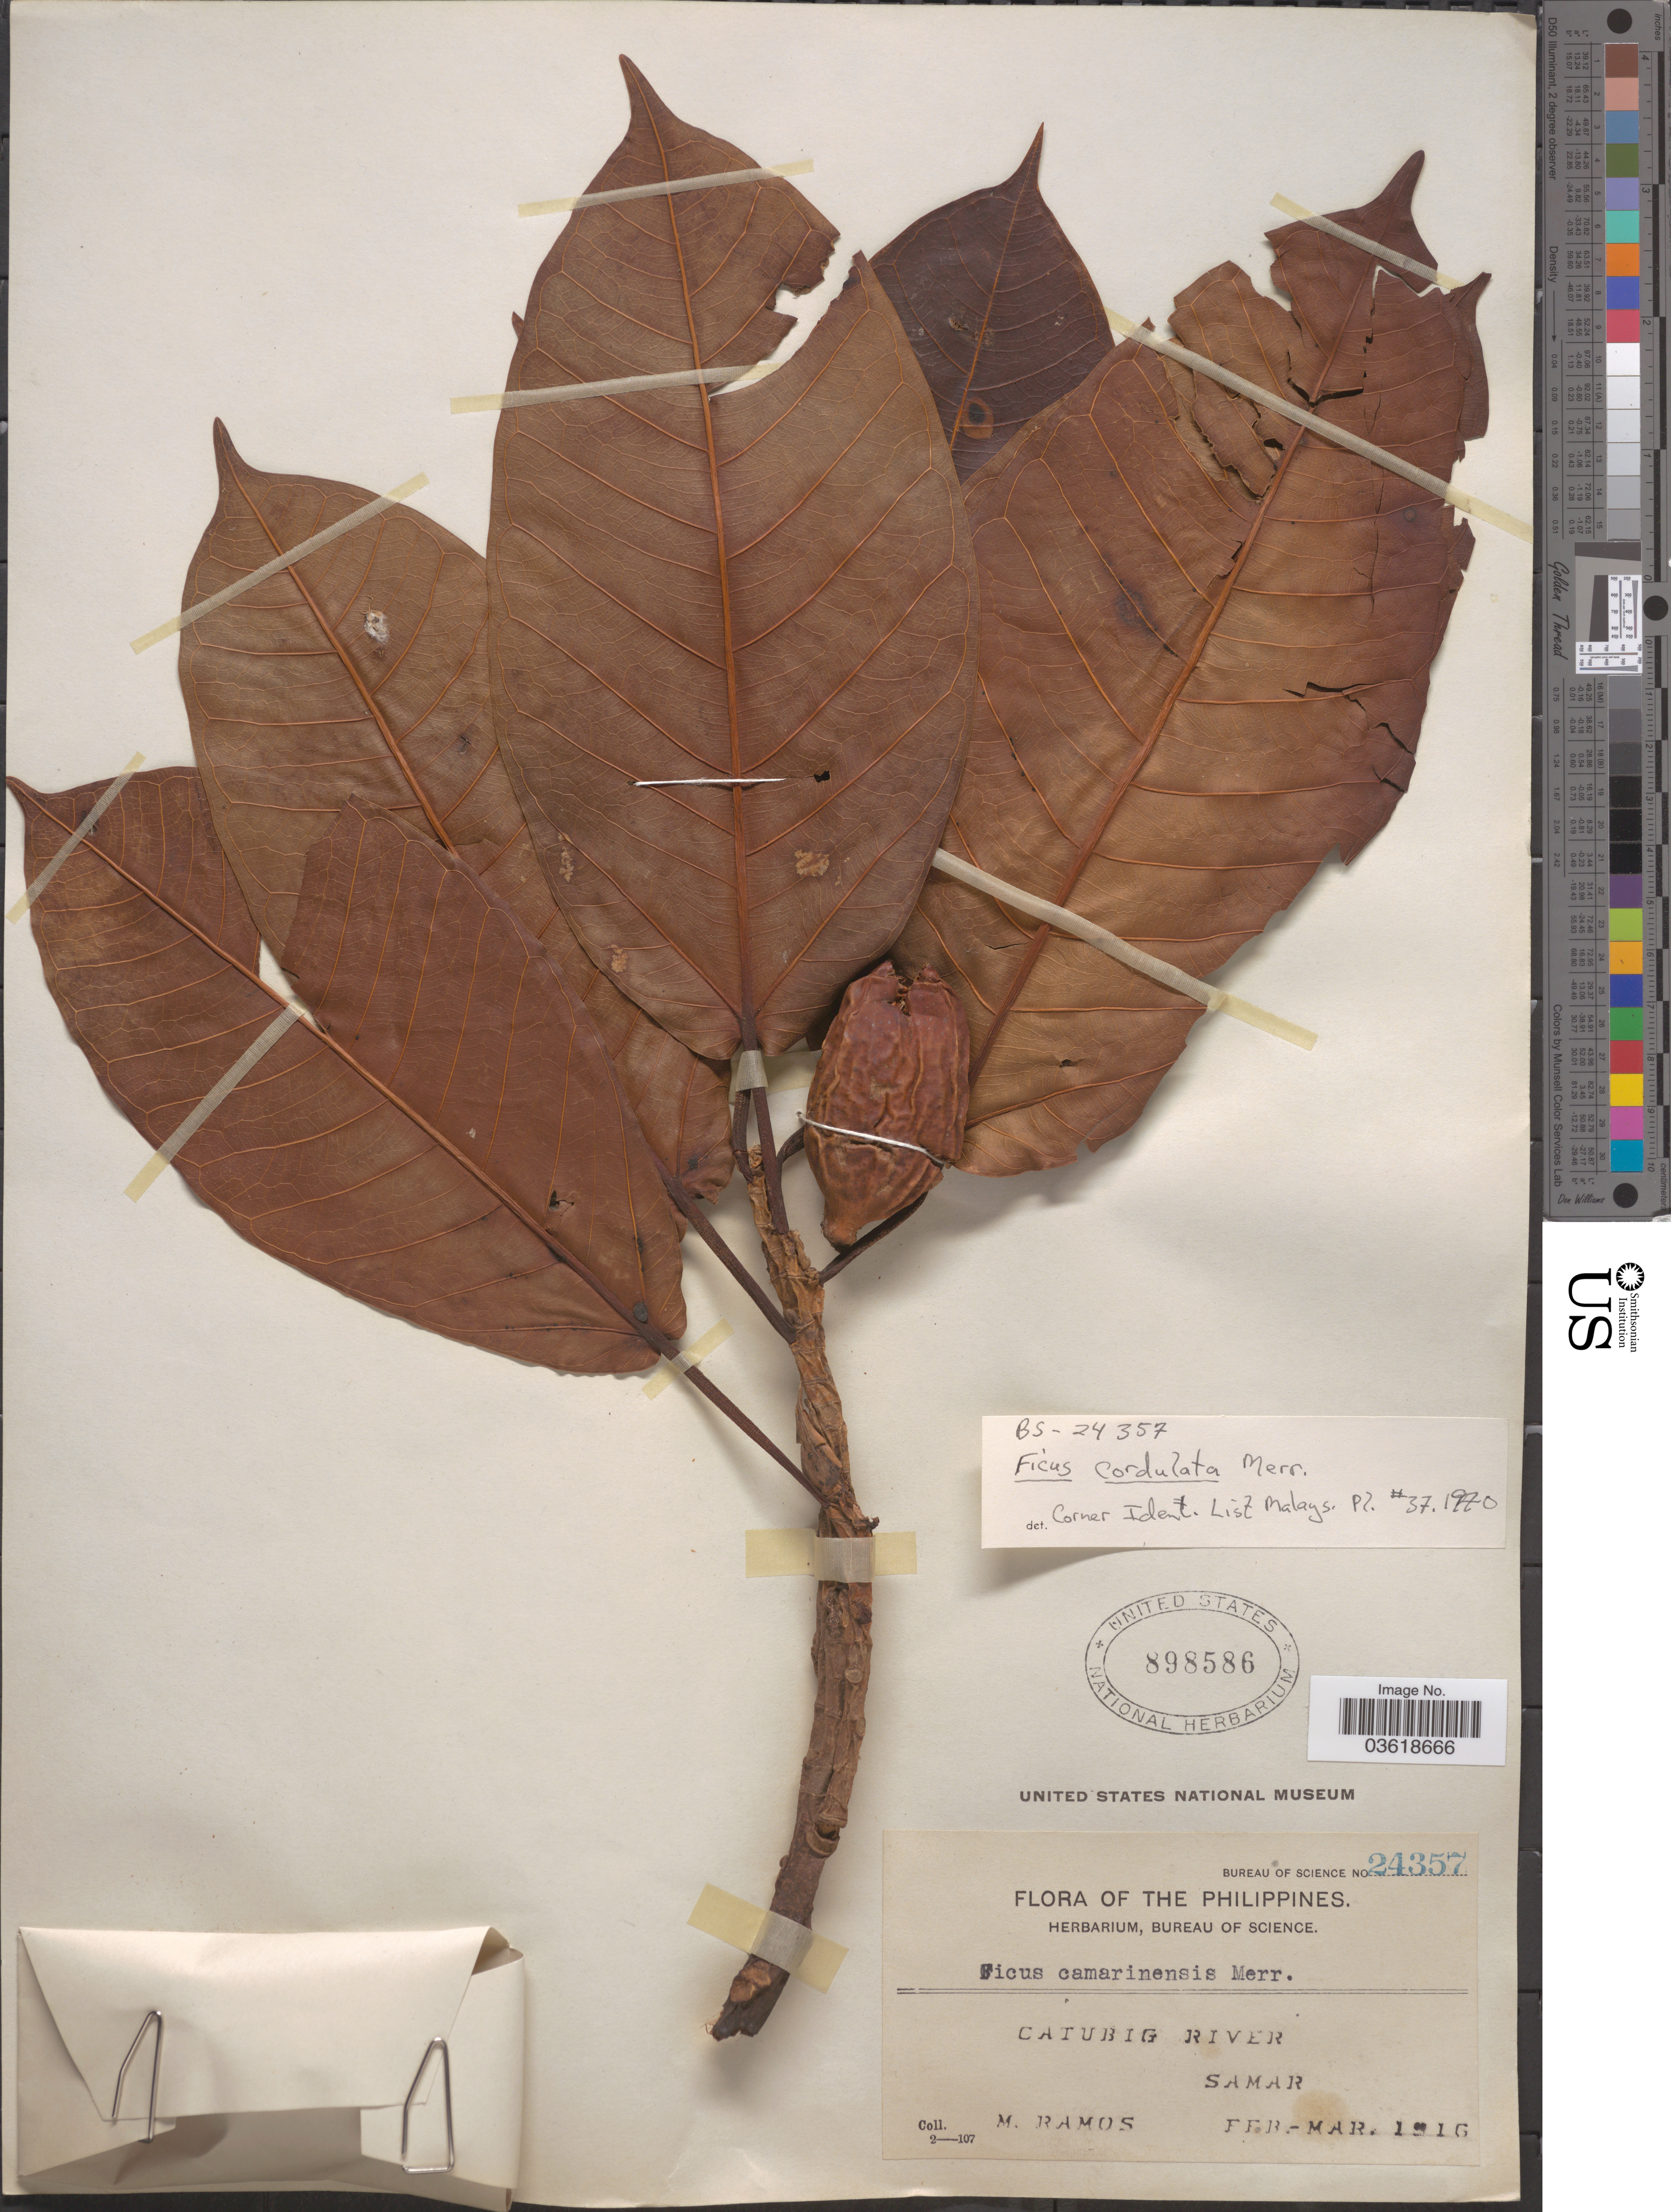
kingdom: Plantae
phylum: Tracheophyta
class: Magnoliopsida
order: Rosales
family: Moraceae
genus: Ficus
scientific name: Ficus cordatula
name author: Merr.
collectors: M. Ramos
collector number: Bureau of Science 24357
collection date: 1916-02/1916-03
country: Philippines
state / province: Eastern Visayas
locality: Catubig River. Samar.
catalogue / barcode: US 898586